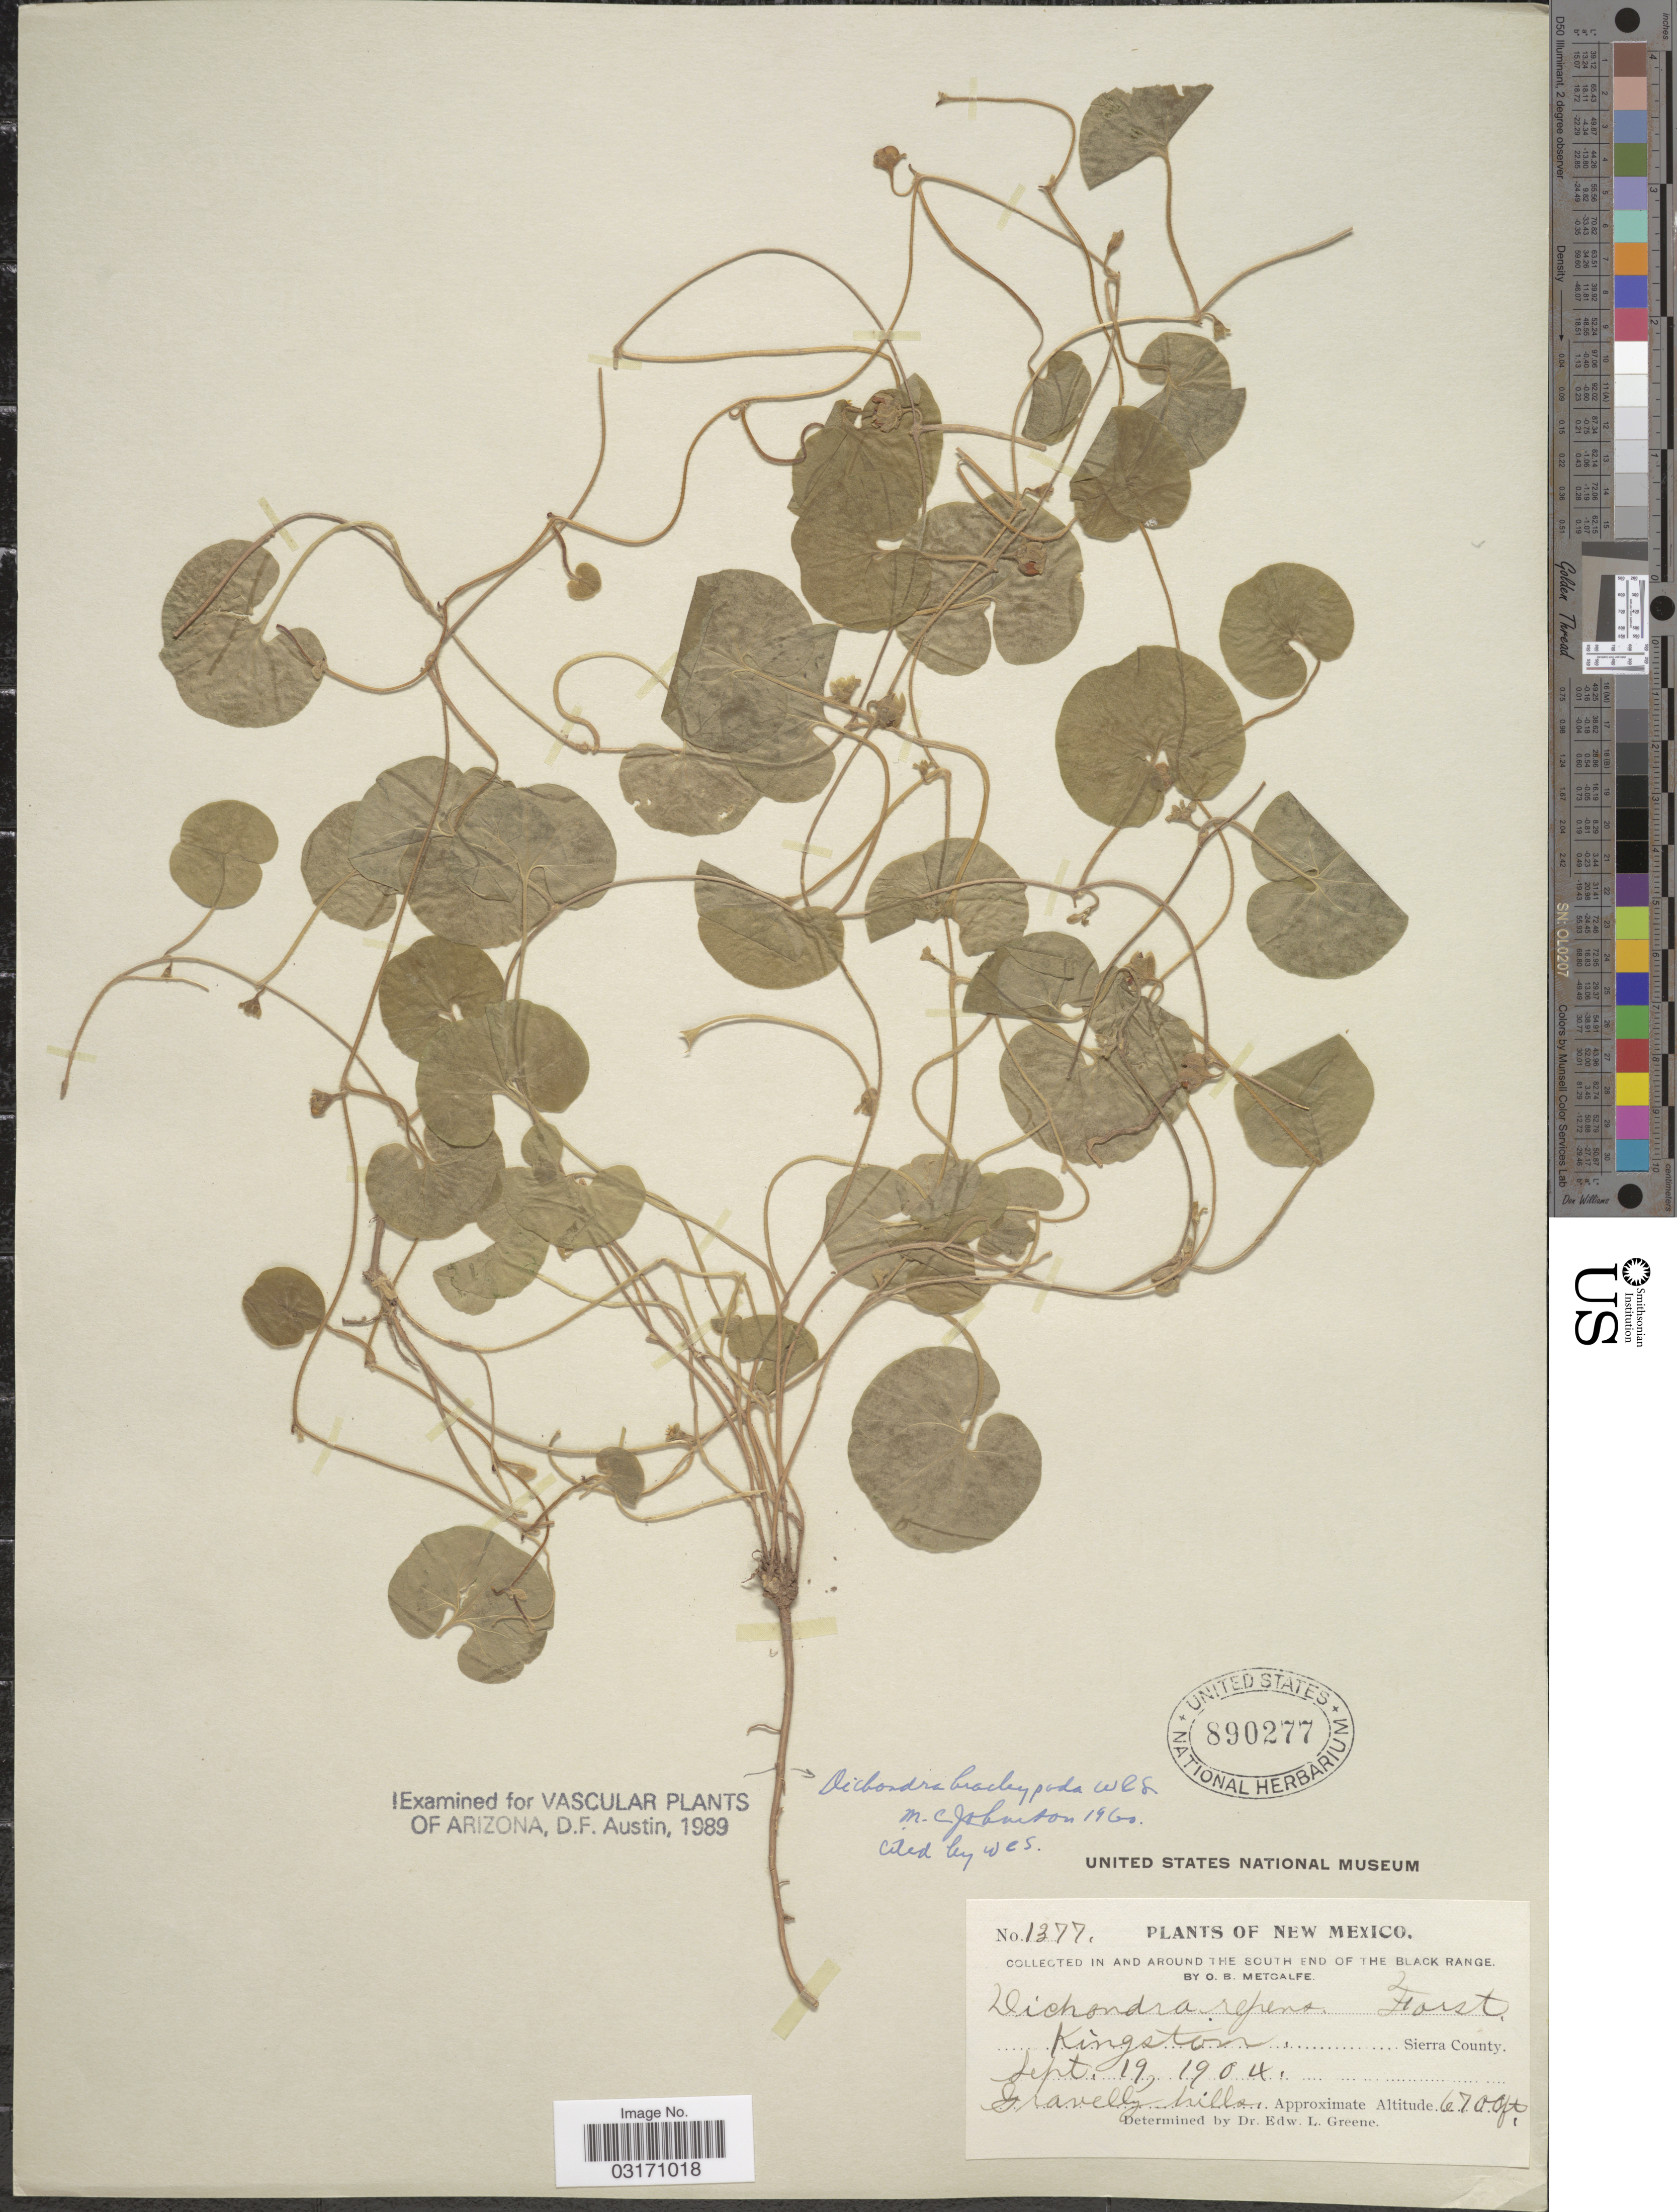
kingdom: Plantae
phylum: Tracheophyta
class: Magnoliopsida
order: Solanales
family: Convolvulaceae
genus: Dichondra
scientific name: Dichondra brachypoda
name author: Wooton & Standl.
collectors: O. B. Metcalfe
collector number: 1377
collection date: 1904-09-19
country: United States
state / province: New Mexico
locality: In and around the south end of the Black Range. Kingston Sierra County.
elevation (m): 2042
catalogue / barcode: US 890277